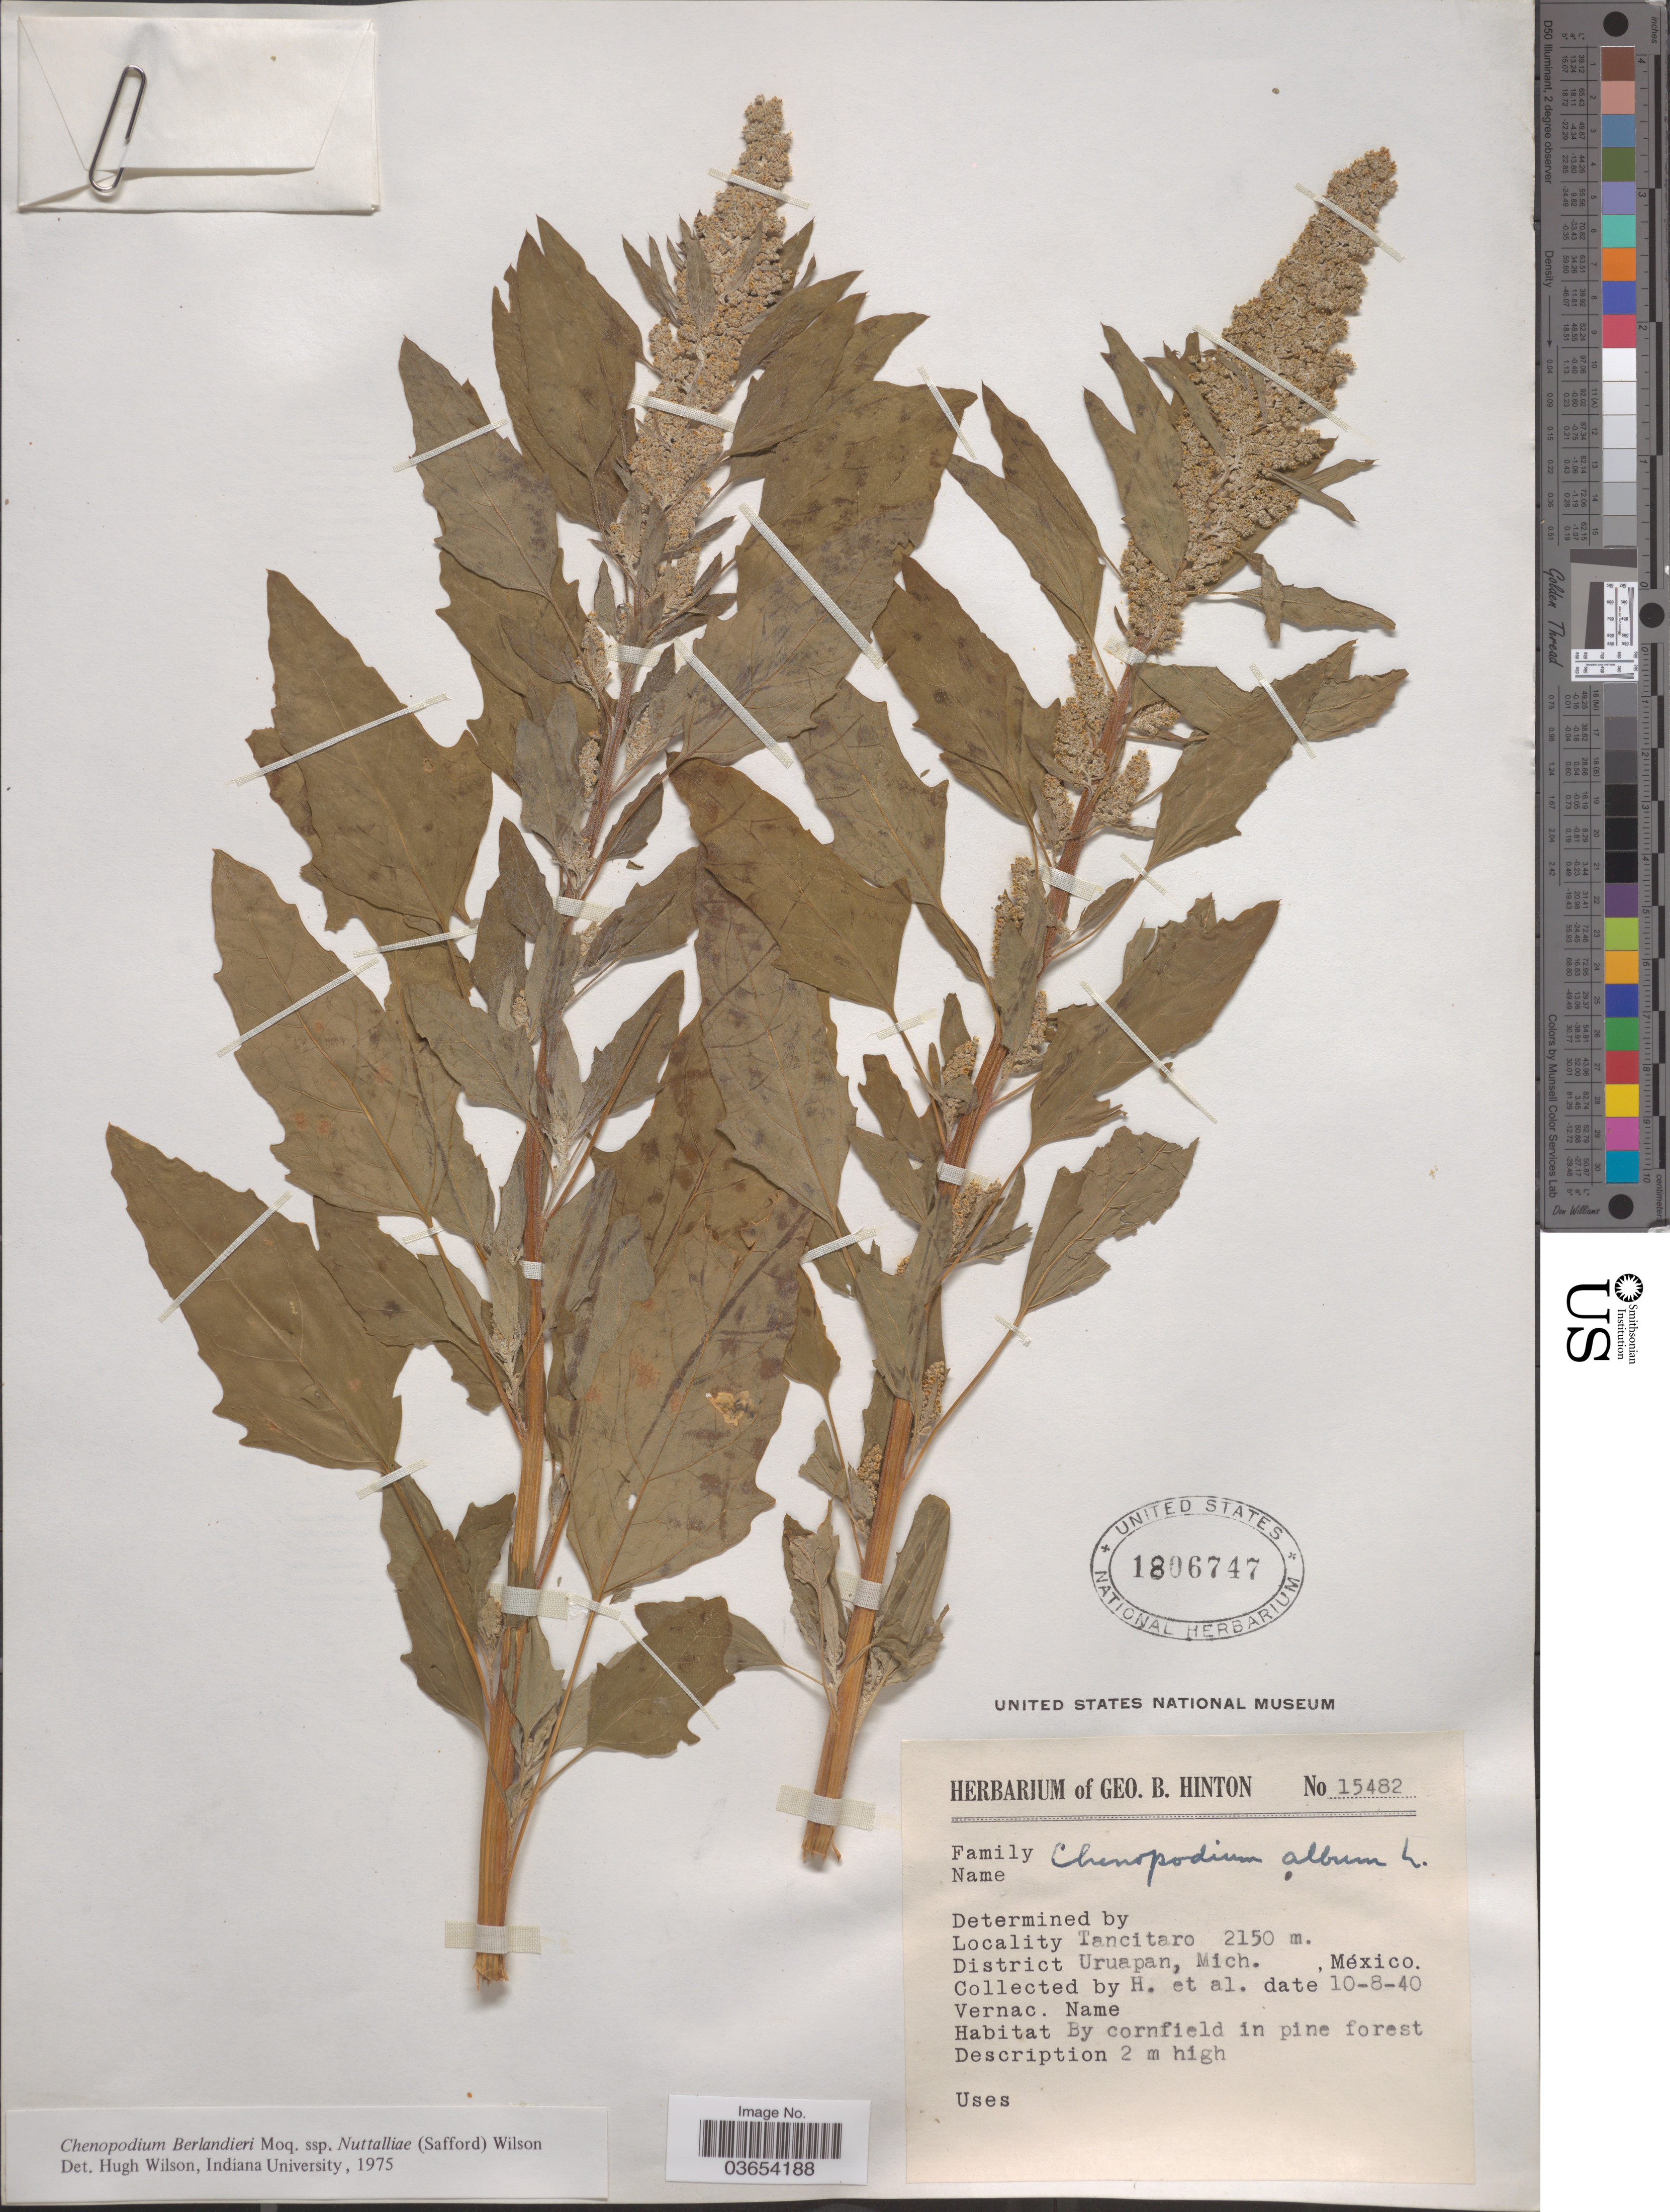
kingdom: Plantae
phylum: Tracheophyta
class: Magnoliopsida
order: Caryophyllales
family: Amaranthaceae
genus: Chenopodium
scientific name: Chenopodium berlandieri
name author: Moq.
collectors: G. B. Hinton & et al.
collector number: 15482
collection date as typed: Transcribed d/m/y: 10/8/40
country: Mexico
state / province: Michoacán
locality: Tancitaro. District Uruapan.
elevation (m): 2150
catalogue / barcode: US 1806747